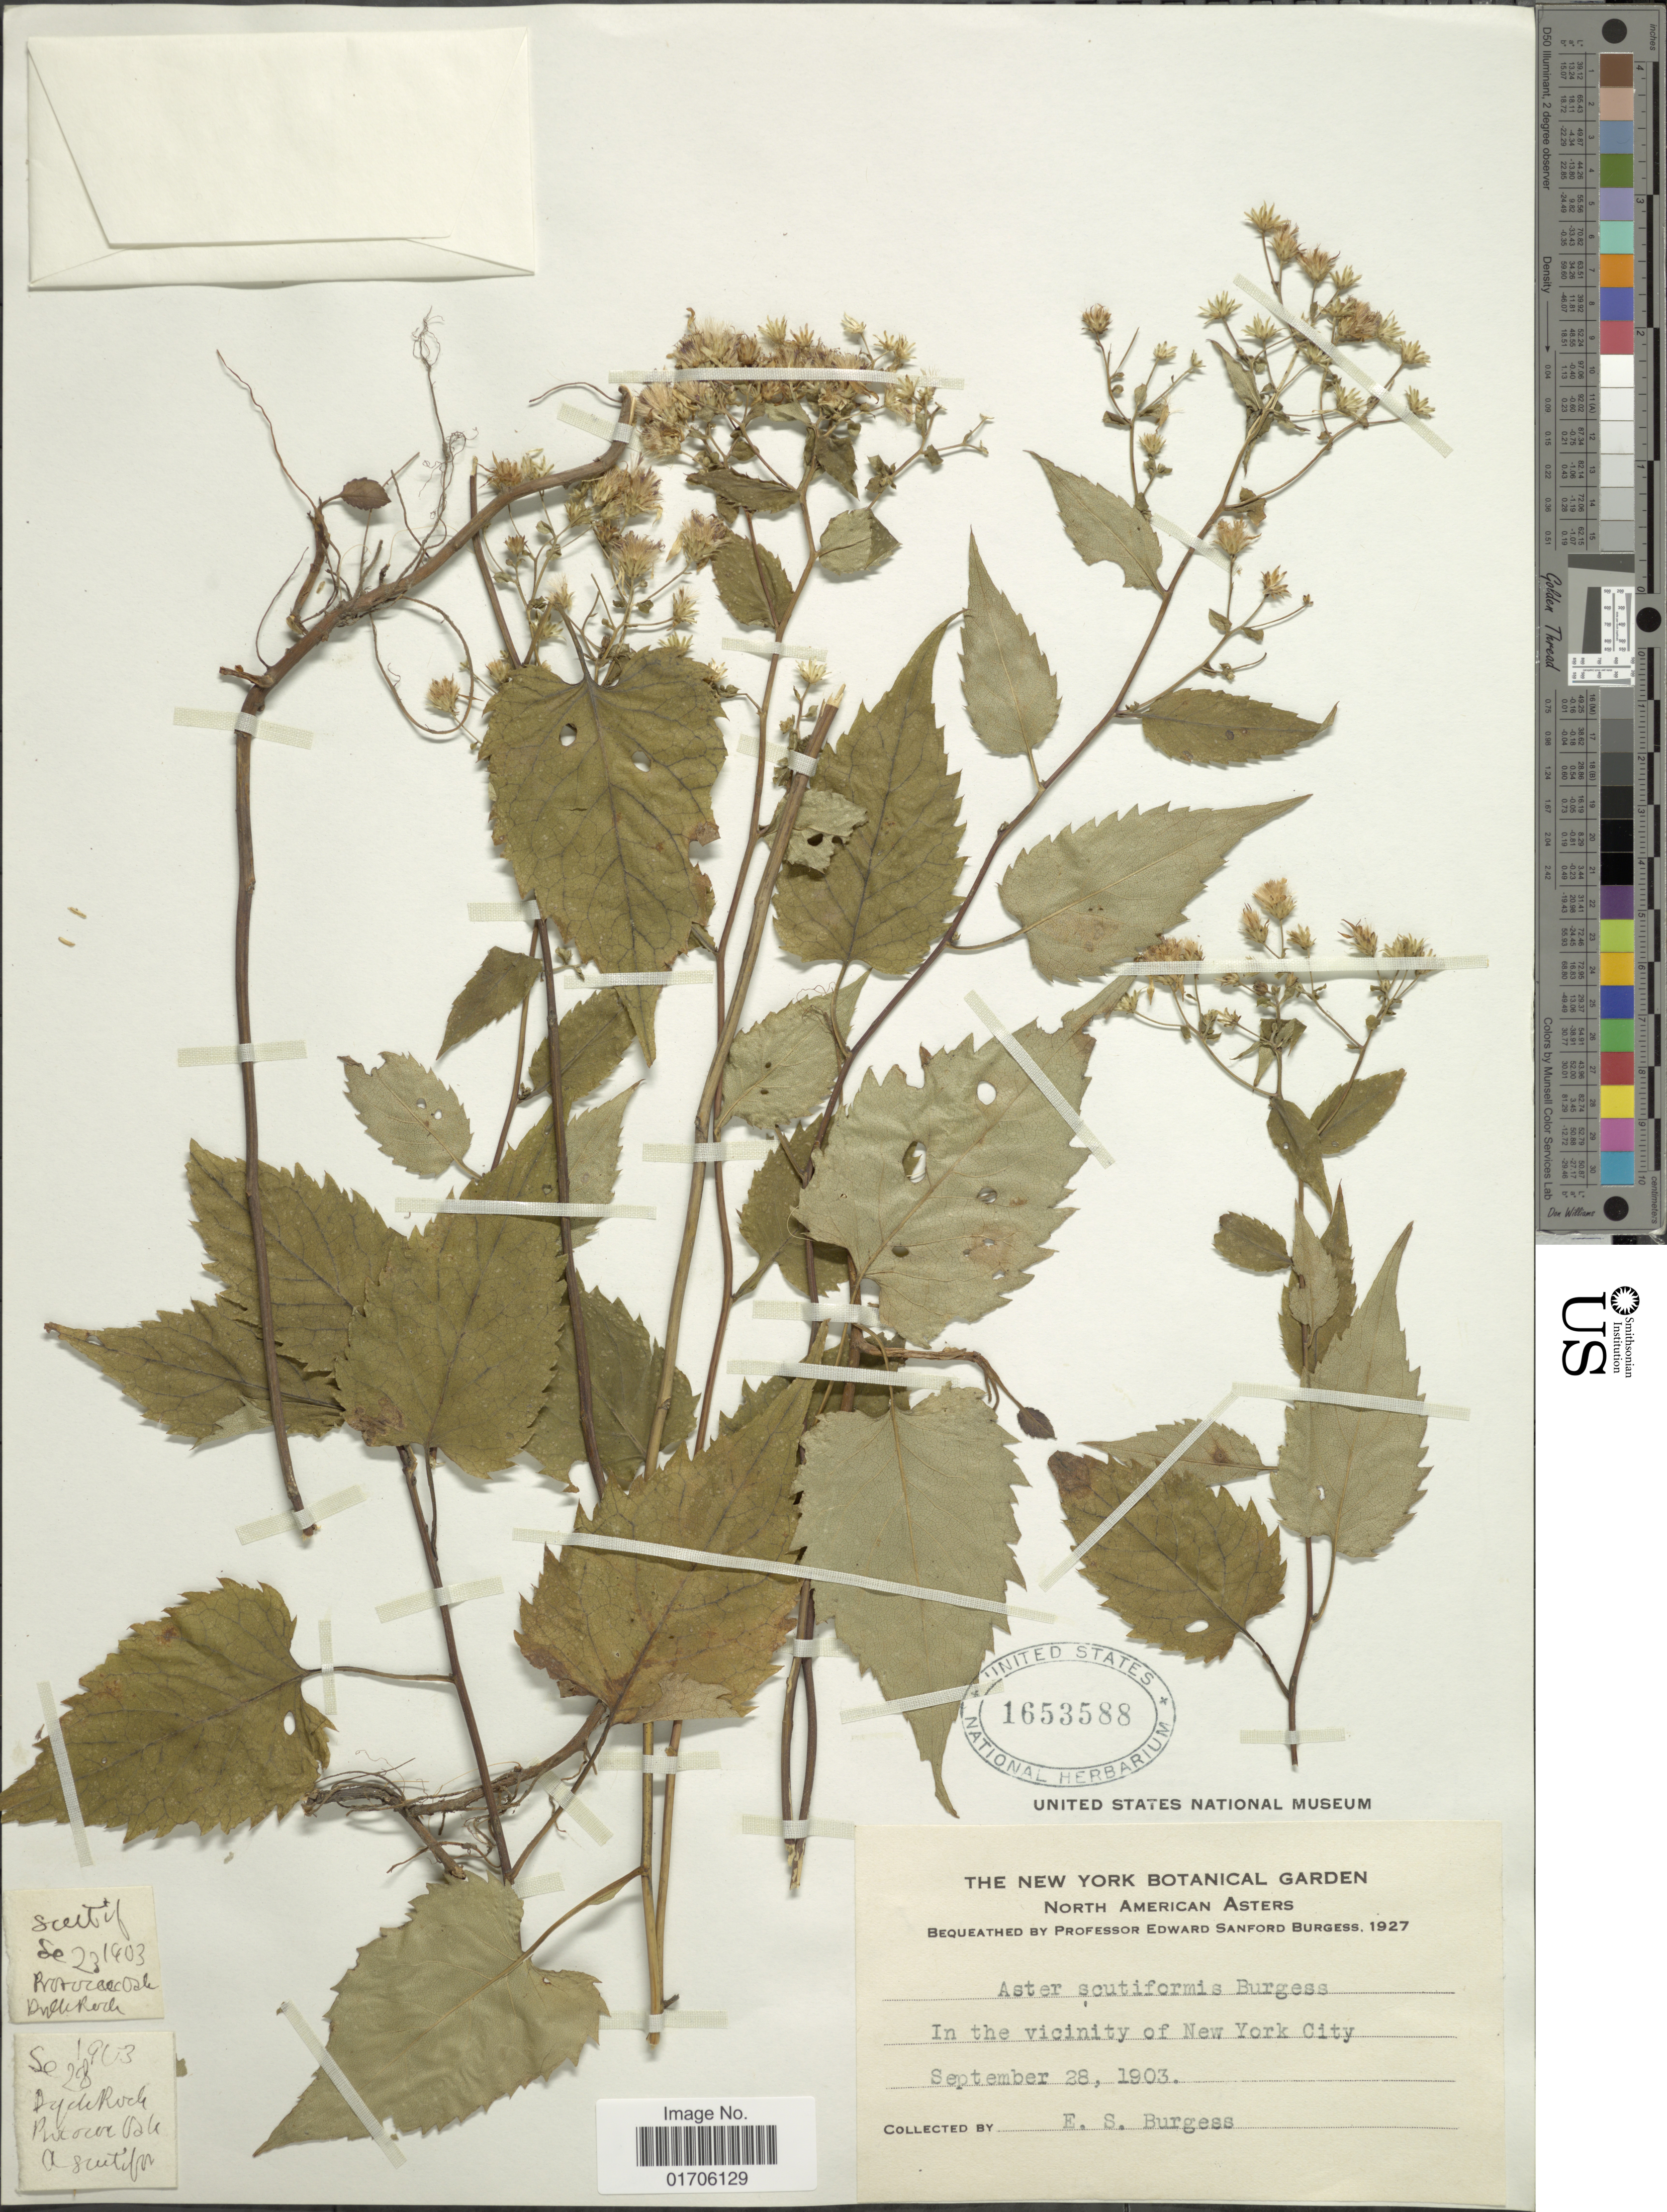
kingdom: Plantae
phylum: Tracheophyta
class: Magnoliopsida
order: Asterales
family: Asteraceae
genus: Aster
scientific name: Aster scutiformis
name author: E.S. Burgess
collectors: E. Burgess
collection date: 1903-09-28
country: United States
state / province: New York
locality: In the vicinity of New York City.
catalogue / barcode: US 1653588